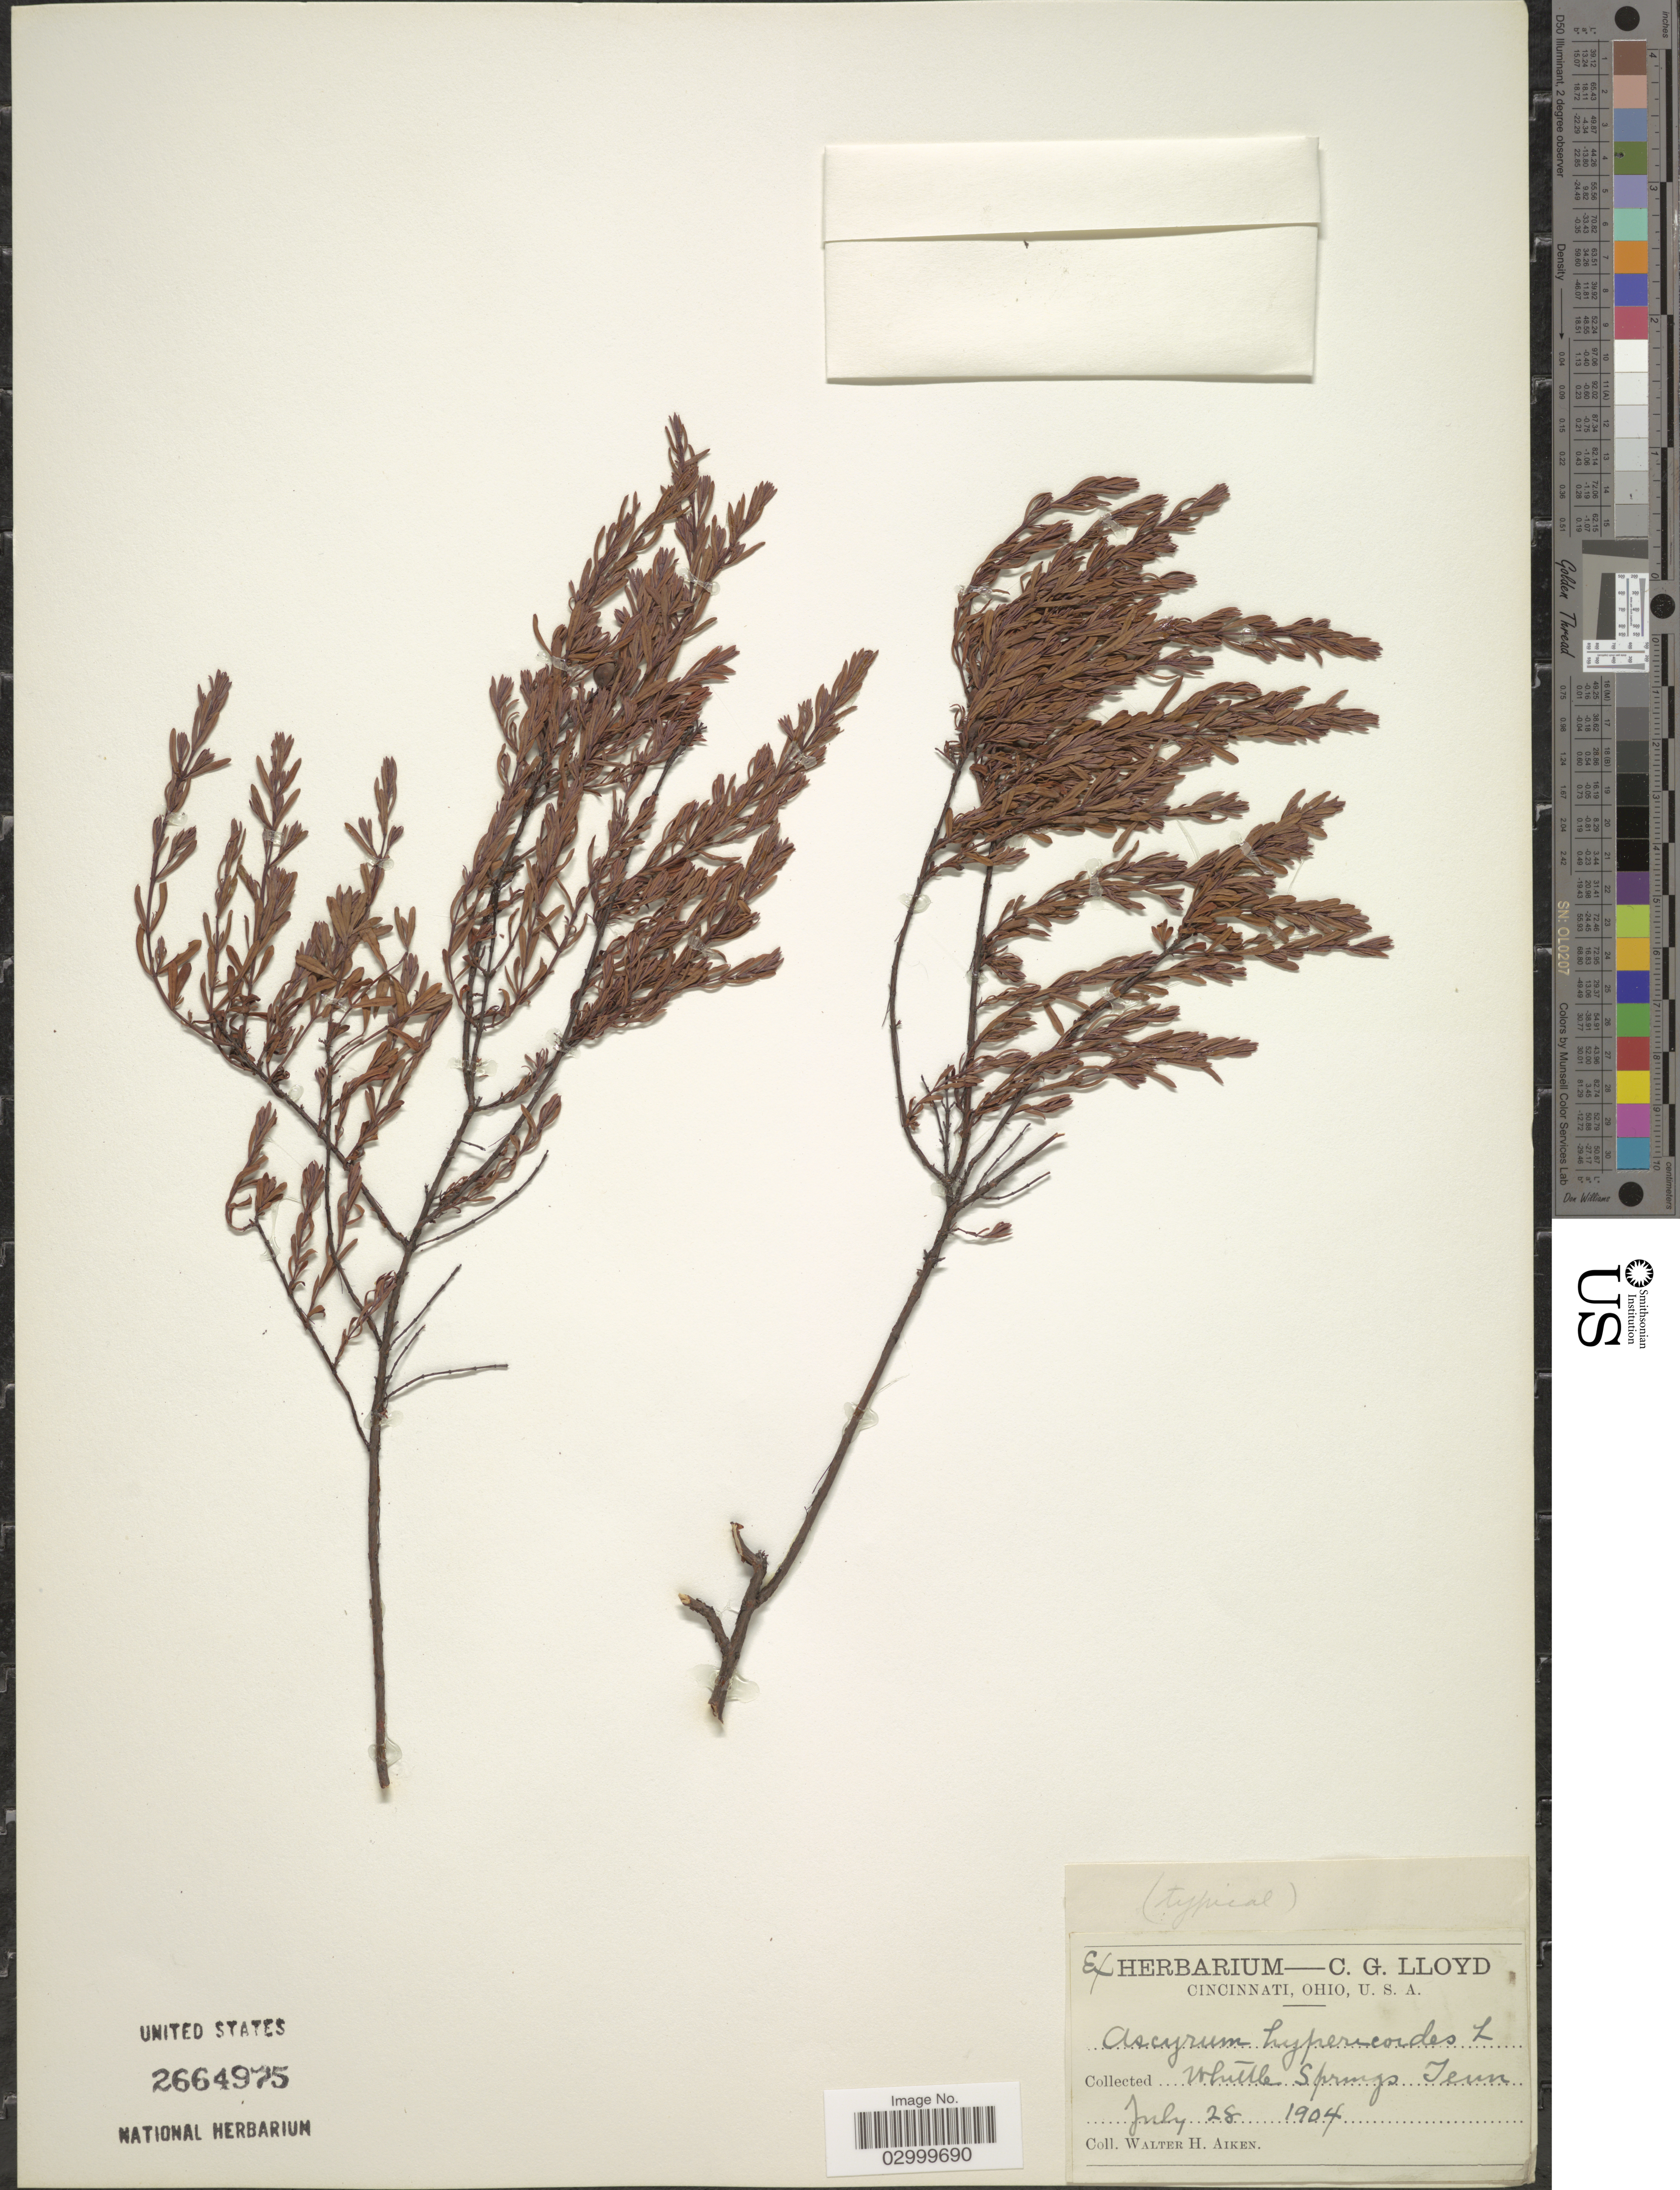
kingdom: Plantae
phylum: Tracheophyta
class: Magnoliopsida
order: Malpighiales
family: Hypericaceae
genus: Hypericum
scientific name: Hypericum hypericoides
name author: (L.) Crantz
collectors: W. Aiken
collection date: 1904-07-28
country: United States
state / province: Tennessee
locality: White Springs.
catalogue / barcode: US 2664975